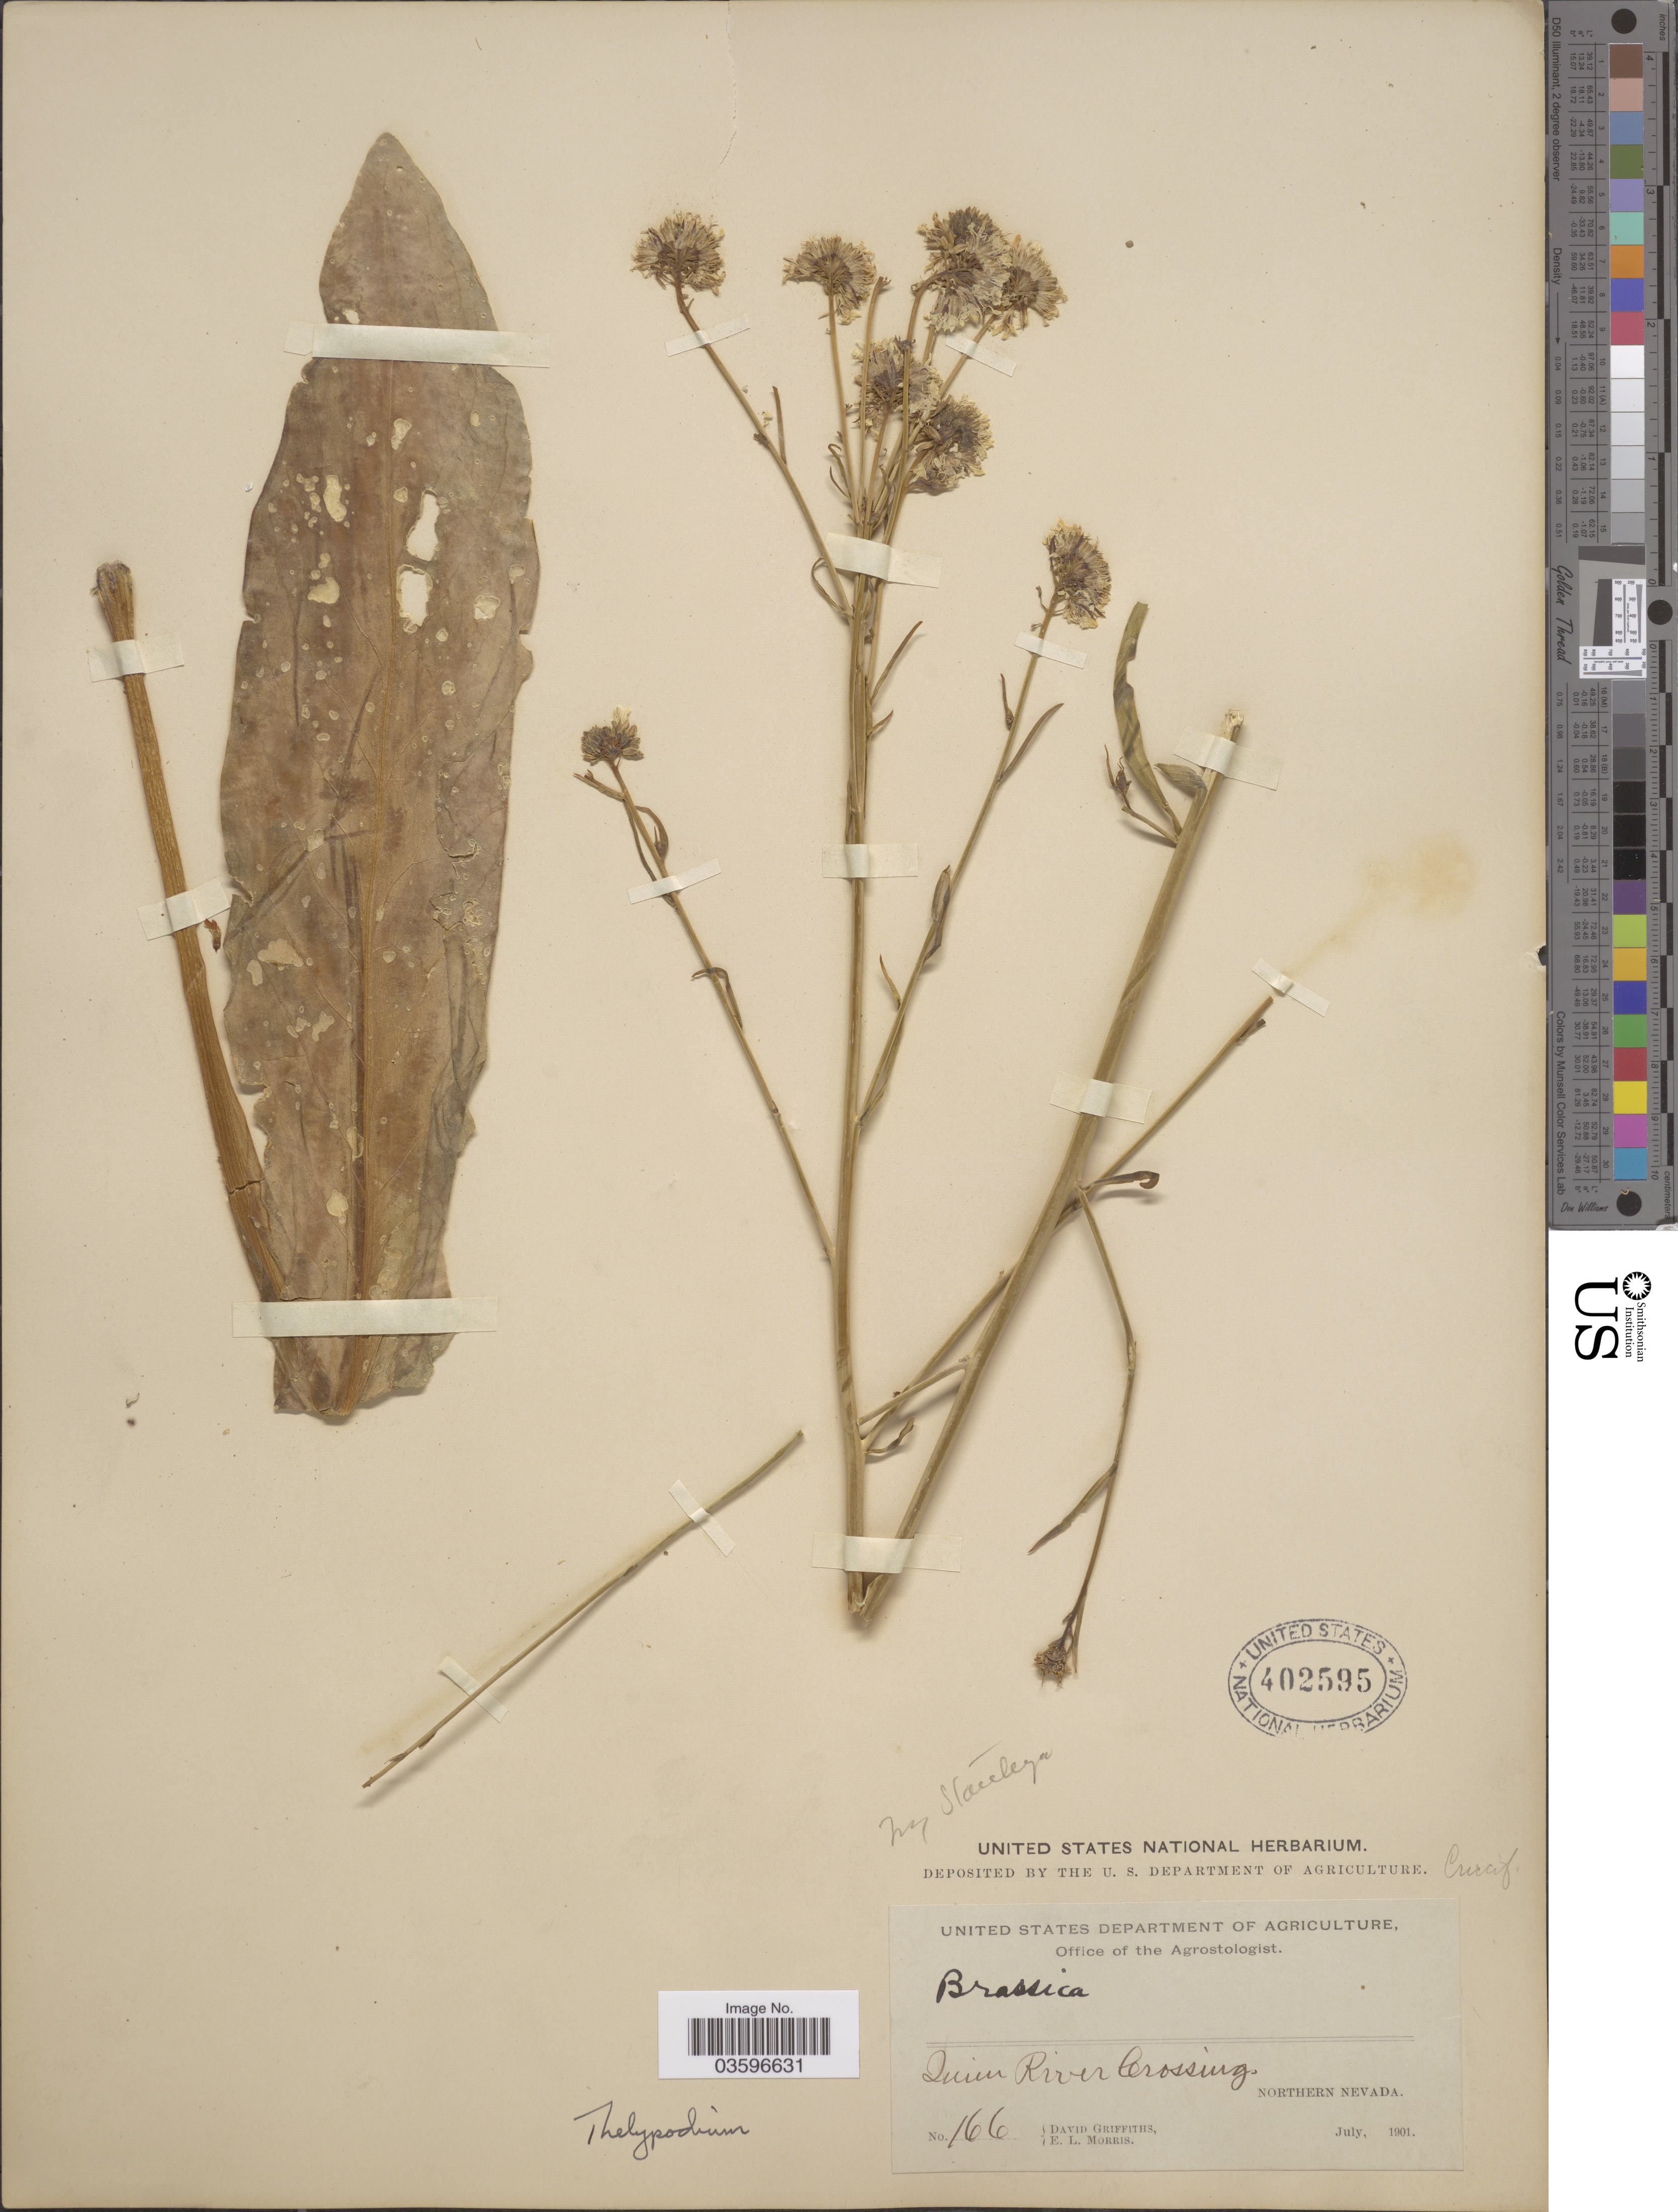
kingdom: Plantae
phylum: Tracheophyta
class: Magnoliopsida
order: Brassicales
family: Brassicaceae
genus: Thelypodium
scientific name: Thelypodium sp.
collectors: D. Griffiths & E. Morris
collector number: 166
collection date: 1901-07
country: United States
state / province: Nevada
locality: Quinn River Crossing, Northern Nevada.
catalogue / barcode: US 402595